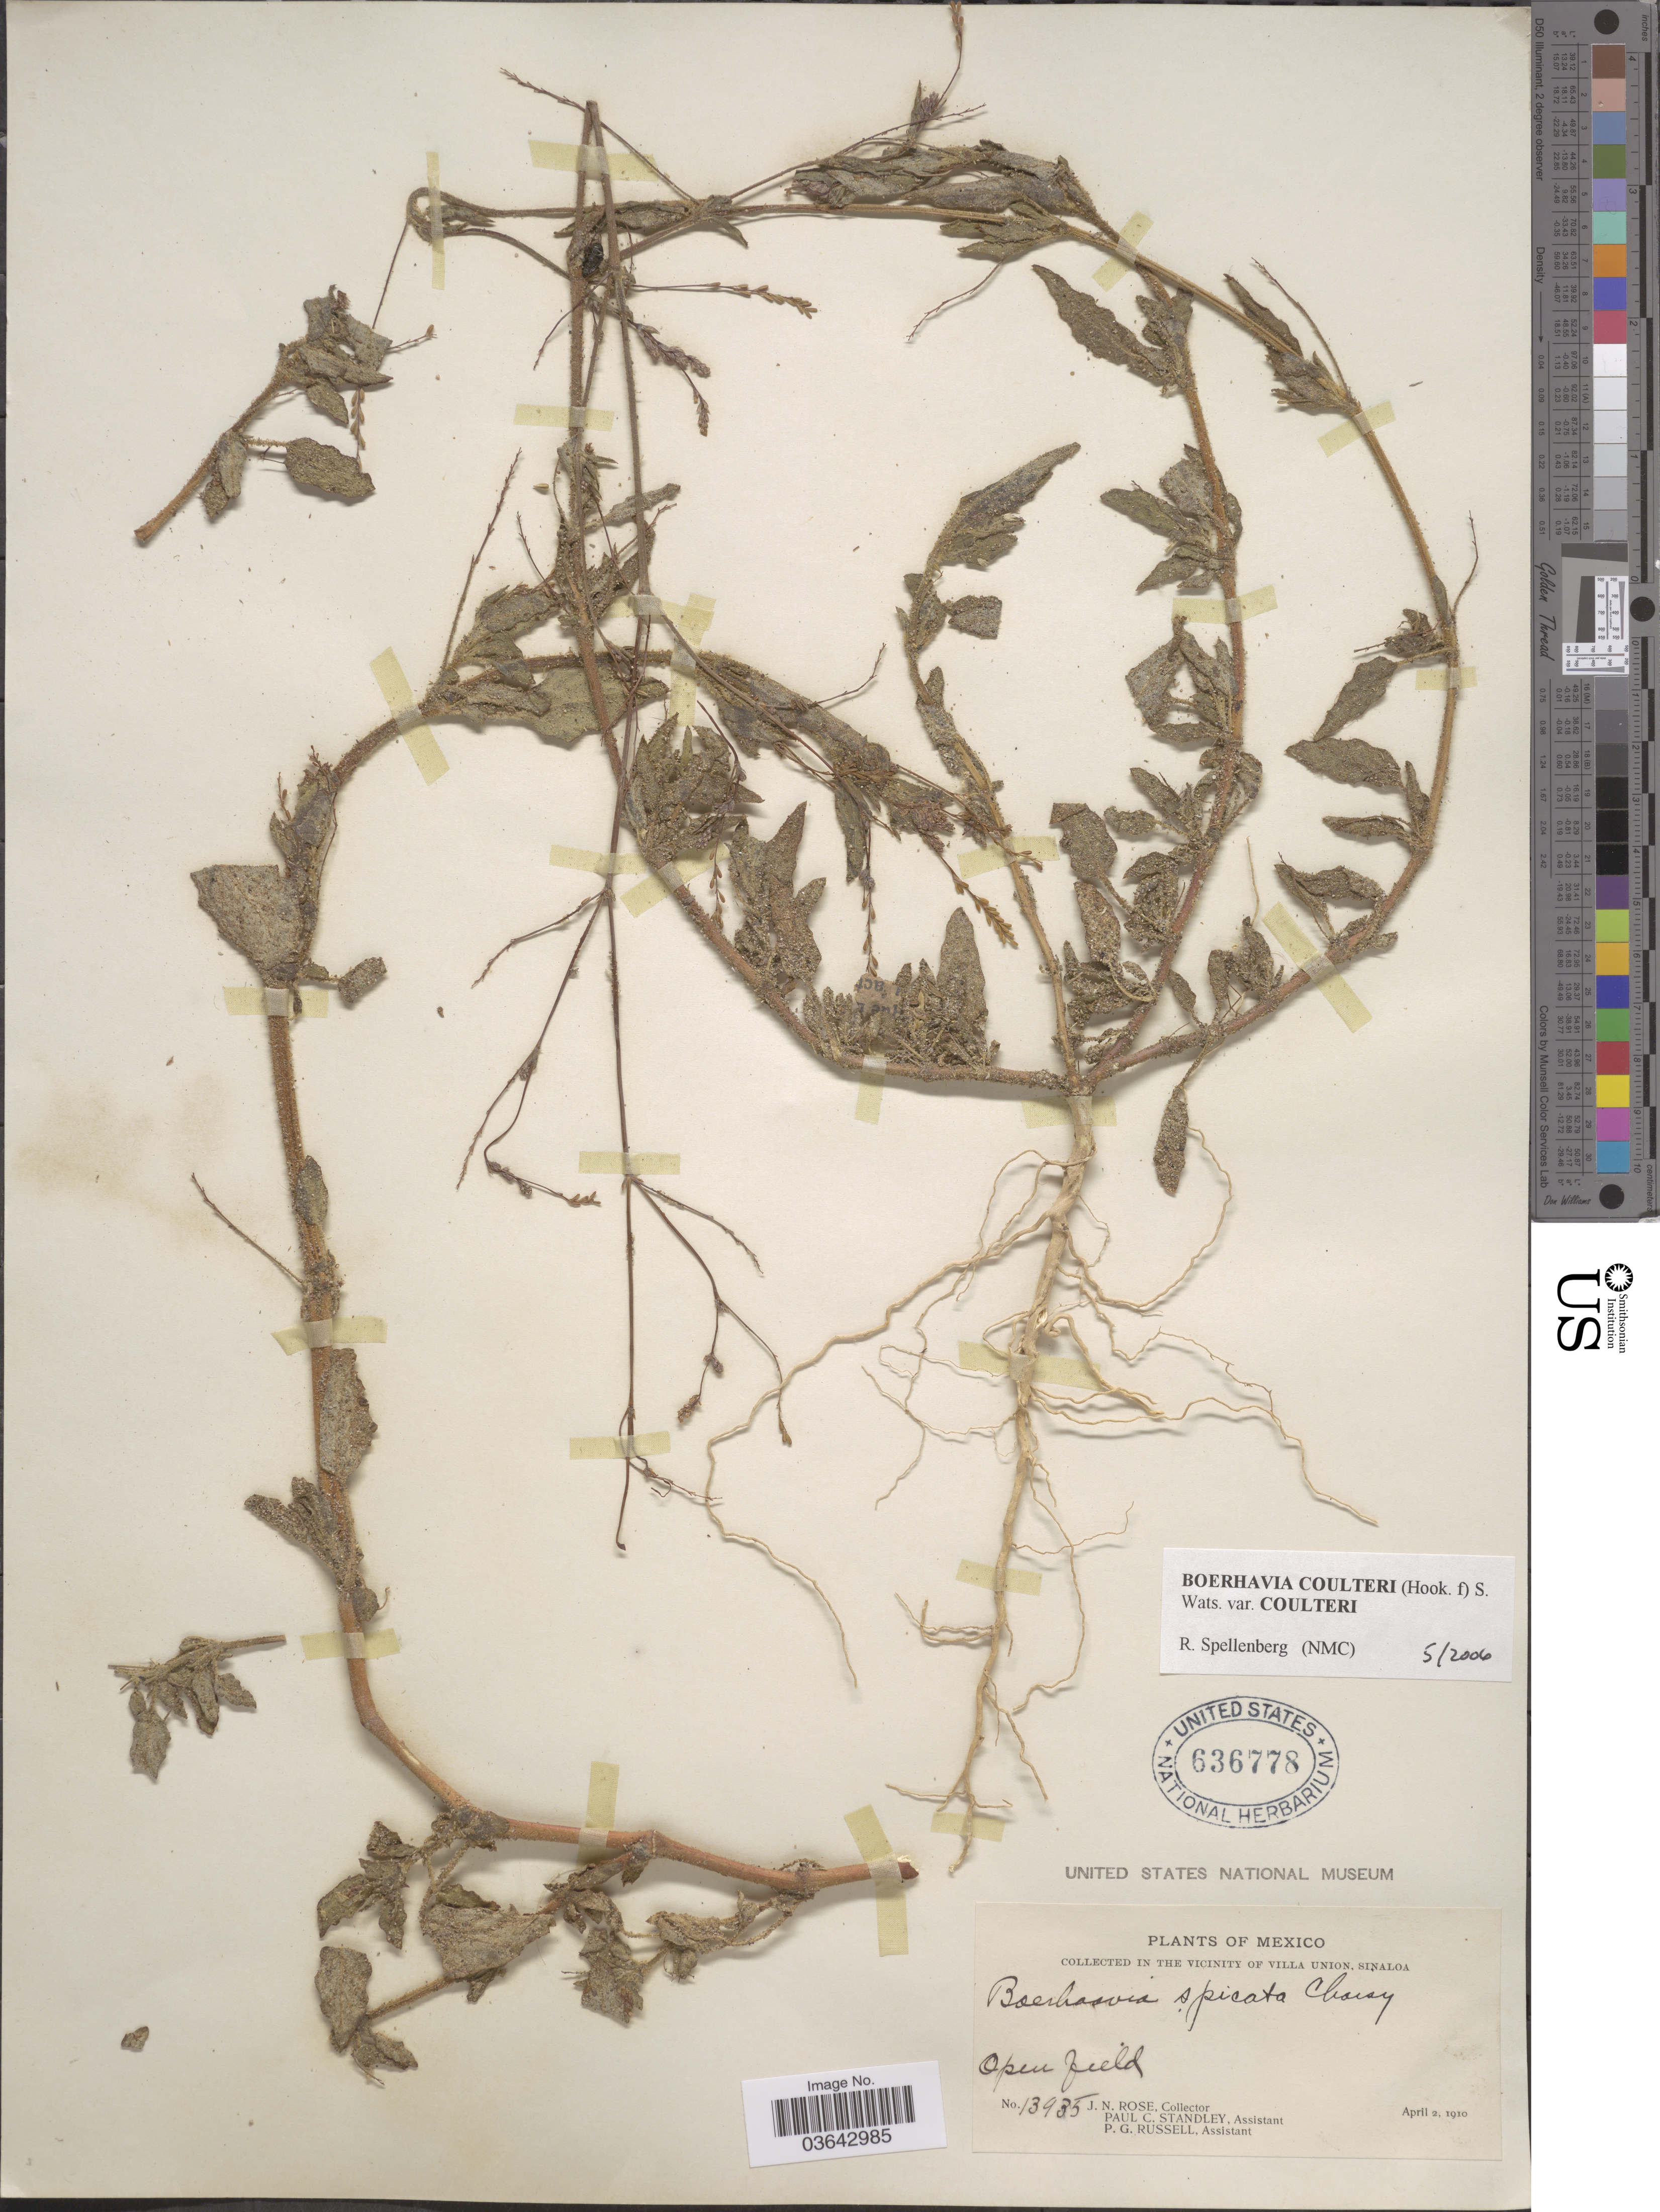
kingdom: Plantae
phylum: Tracheophyta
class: Magnoliopsida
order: Caryophyllales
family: Nyctaginaceae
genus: Boerhavia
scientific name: Boerhavia coulteri var. coulteri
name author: (Hook. f.) S. Watson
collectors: J. N. Rose, P. C. Standley & P. G. Russell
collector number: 13935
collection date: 1910-04-02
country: Mexico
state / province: Sinaloa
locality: In the vicinity of Villa Union. Open field.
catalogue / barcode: US 636778